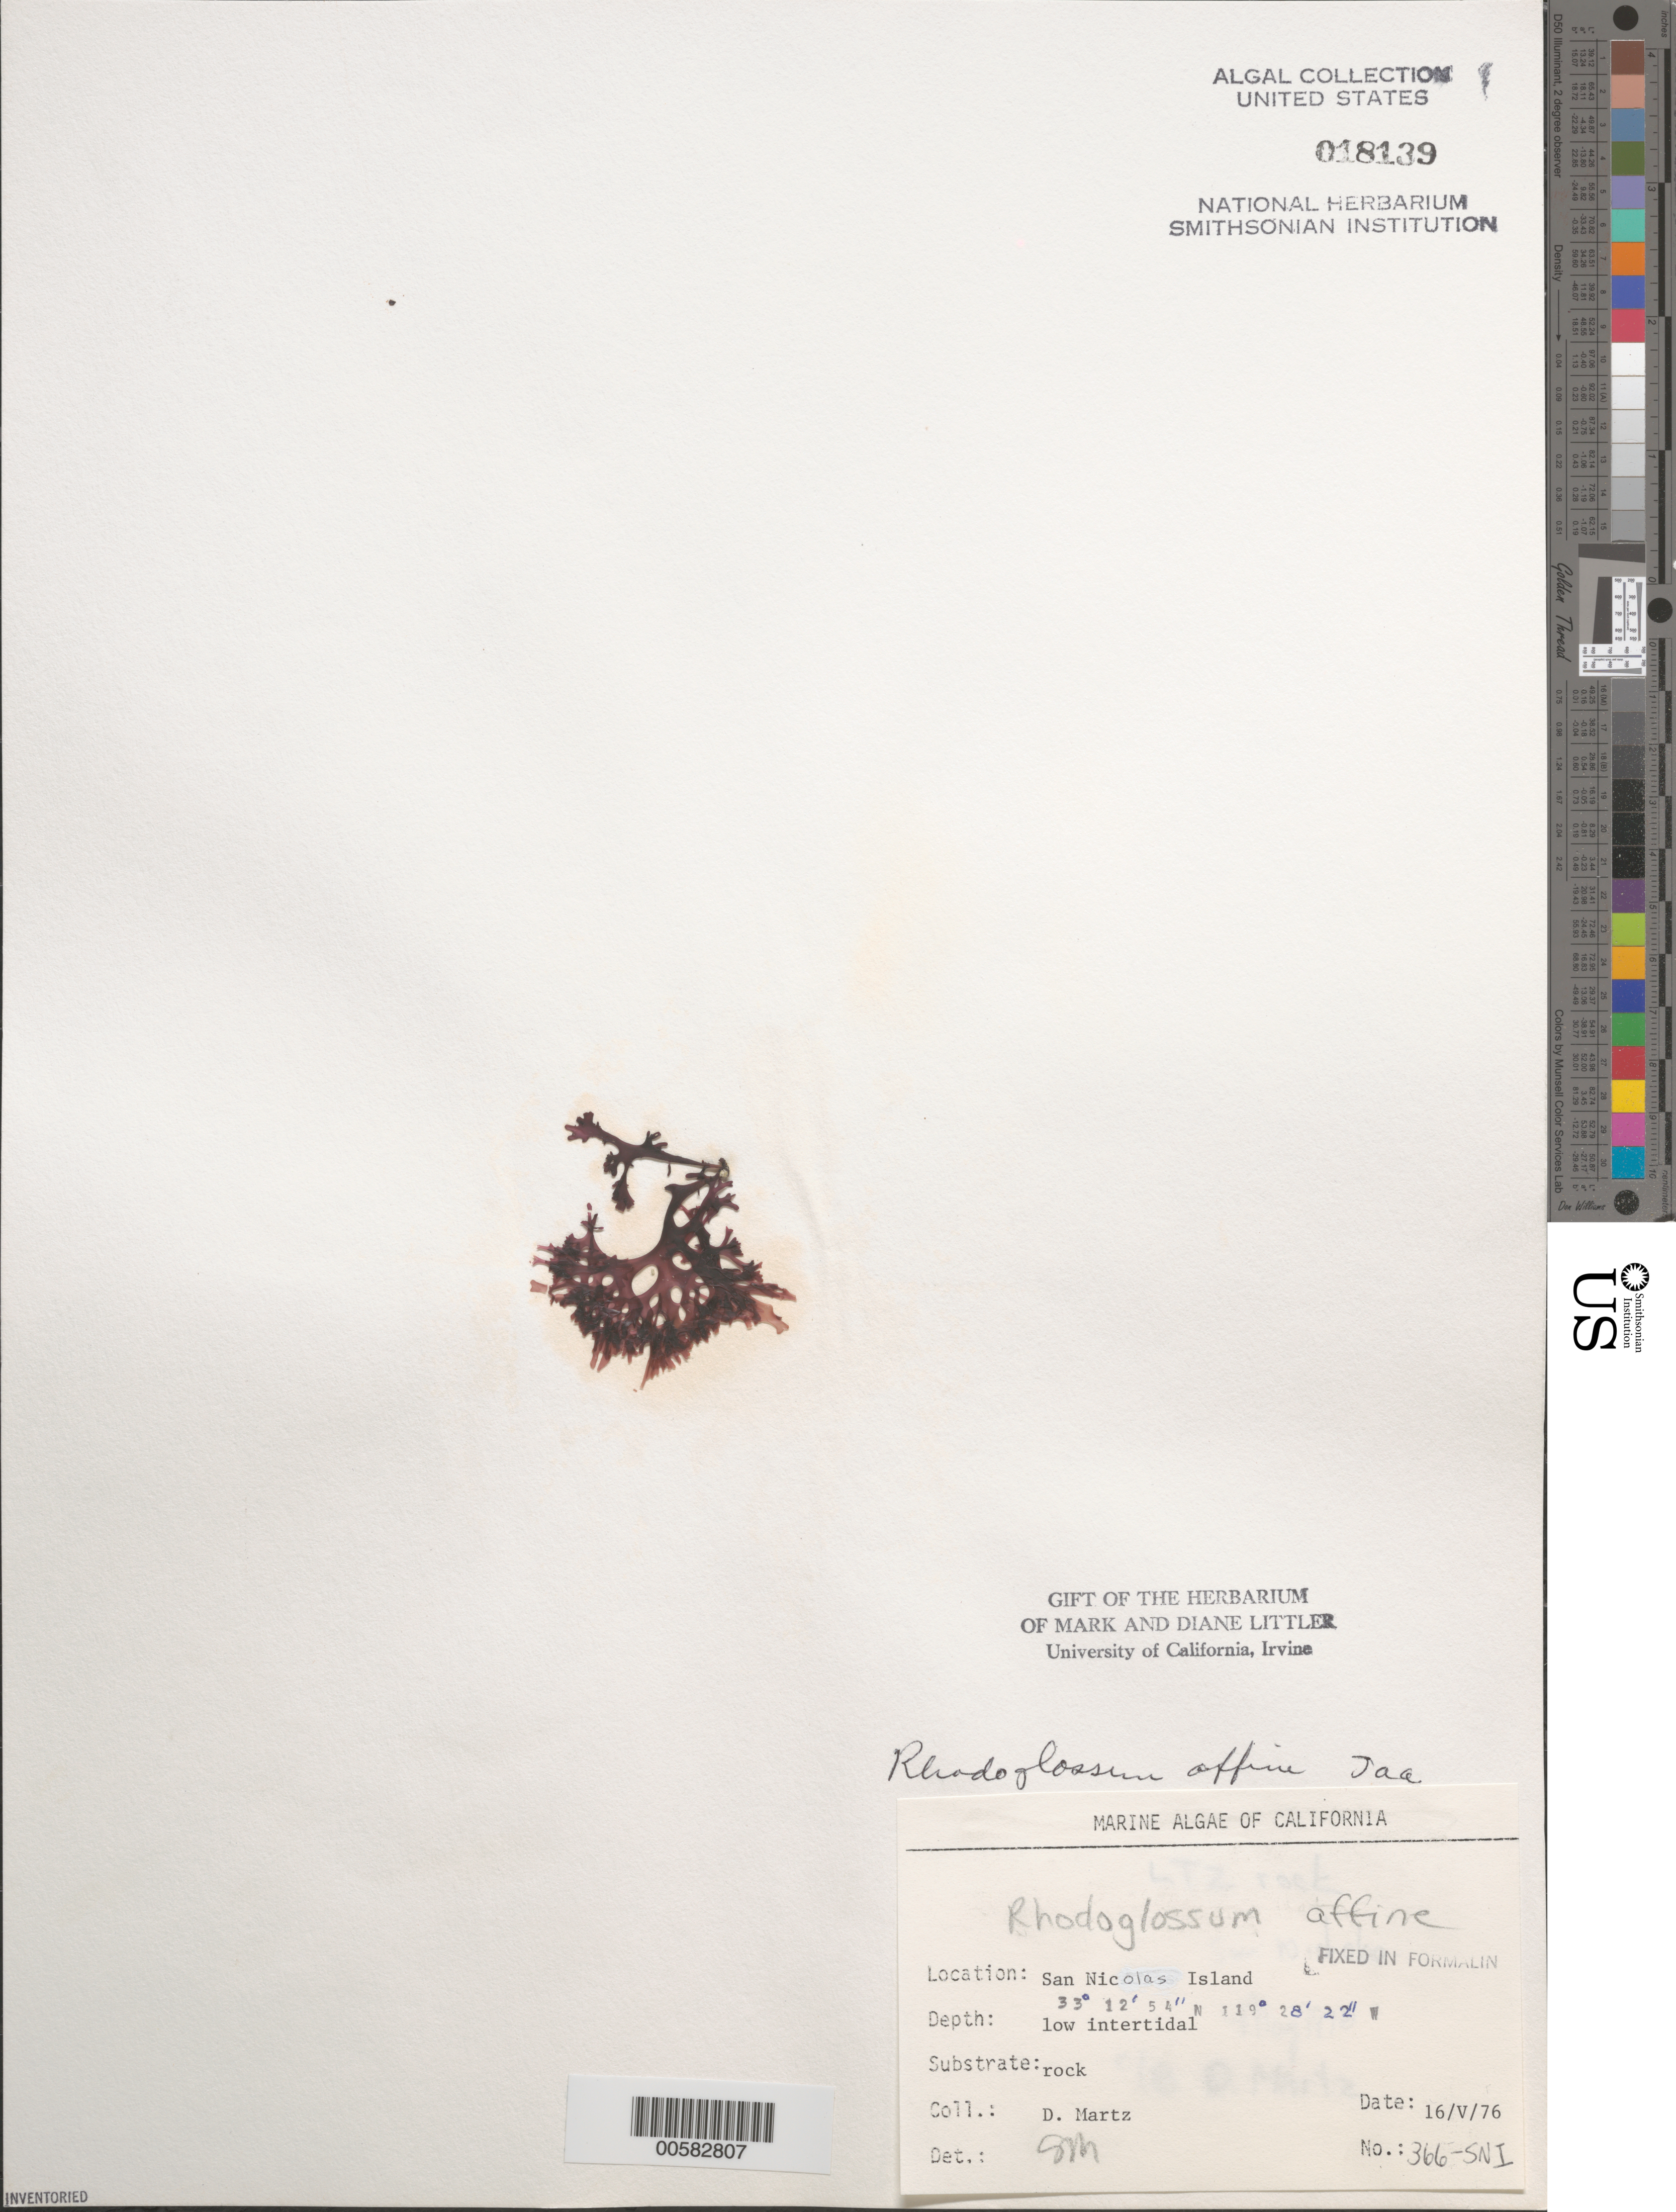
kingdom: Plantae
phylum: Rhodophyta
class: Florideophyceae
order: Gigartinales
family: Gigartinaceae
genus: Mazzaella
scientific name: Mazzaella affinis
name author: (Harvey) Fredericq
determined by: Algae name updating Project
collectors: D. Martz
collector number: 366-sni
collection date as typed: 16 May 1976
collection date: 1976-05-16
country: United States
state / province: California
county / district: Ventura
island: San Nicolas Island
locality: Dutch Harbor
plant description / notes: BLM-SOCALBIGHT Rocky Intertidal Survey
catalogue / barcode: US 18139